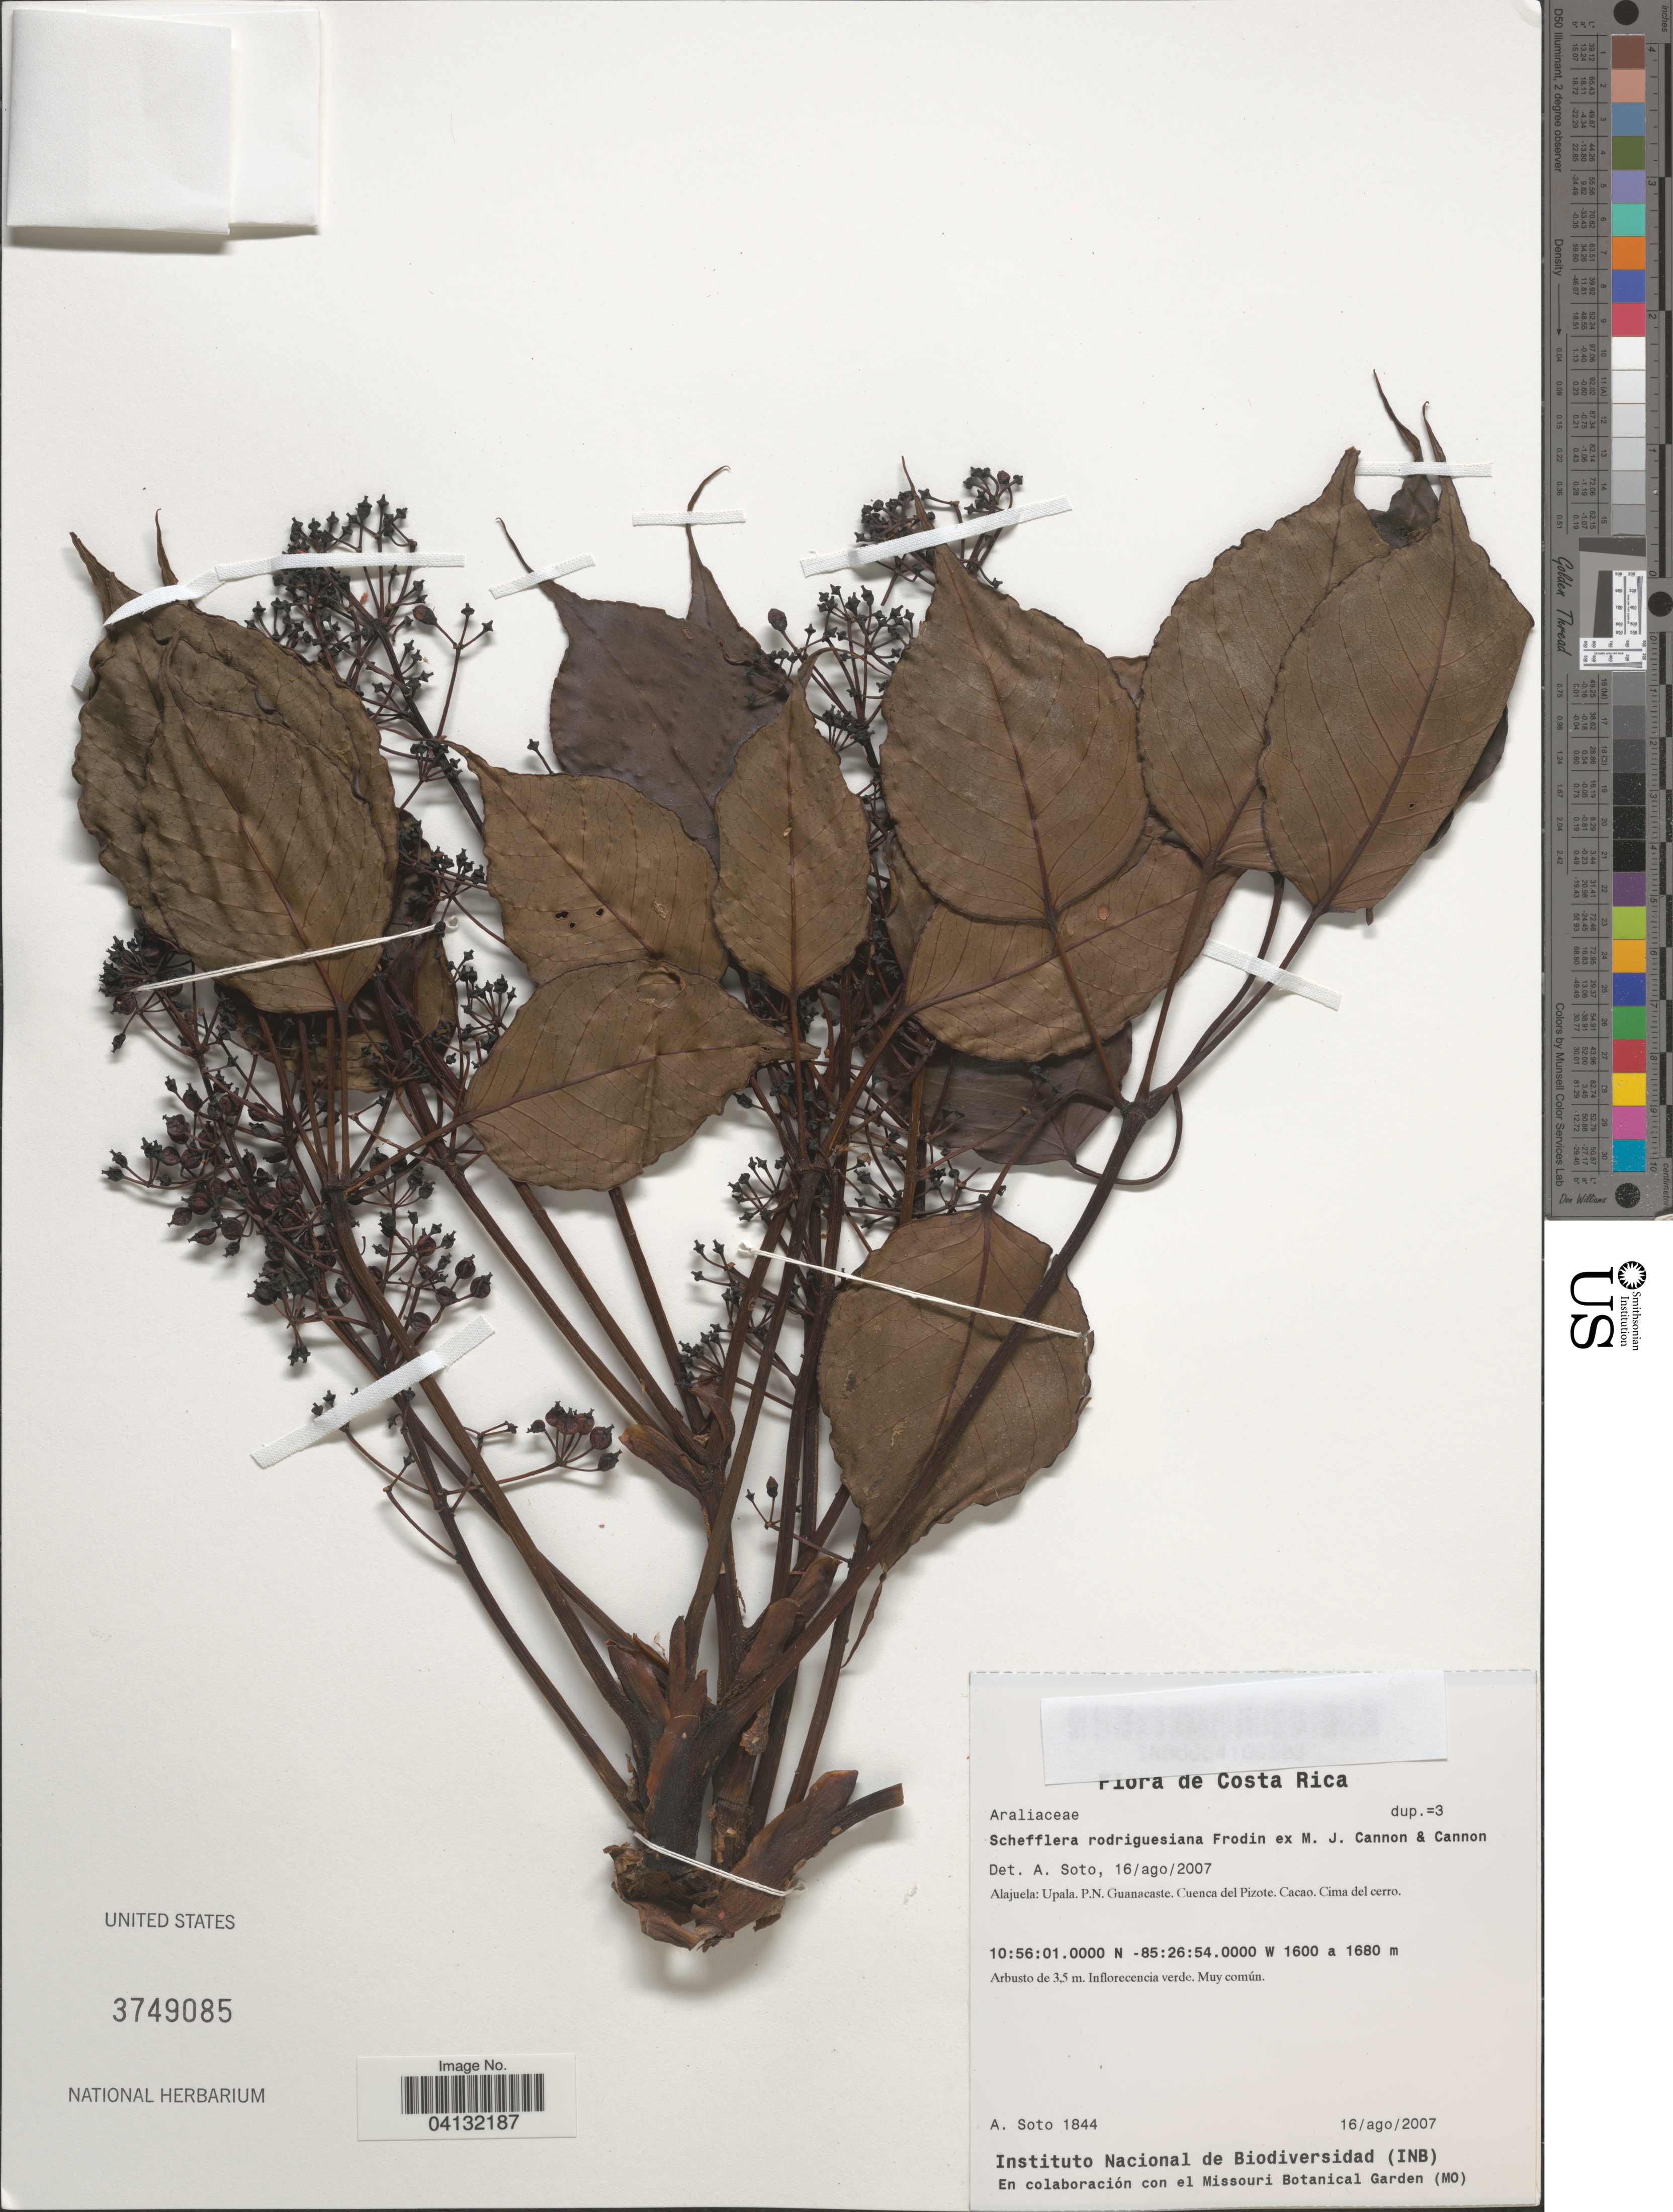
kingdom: Plantae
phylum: Tracheophyta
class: Magnoliopsida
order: Apiales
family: Araliaceae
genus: Schefflera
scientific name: Schefflera rodriguesiana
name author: Frodin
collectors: A. Soto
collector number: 1844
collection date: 2007-08-16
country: Costa Rica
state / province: Alajuela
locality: Upala. P.N. Guanacaste. Cuenca del Pizote. Cacao. Cima del cerro.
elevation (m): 1600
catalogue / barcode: US 3749085